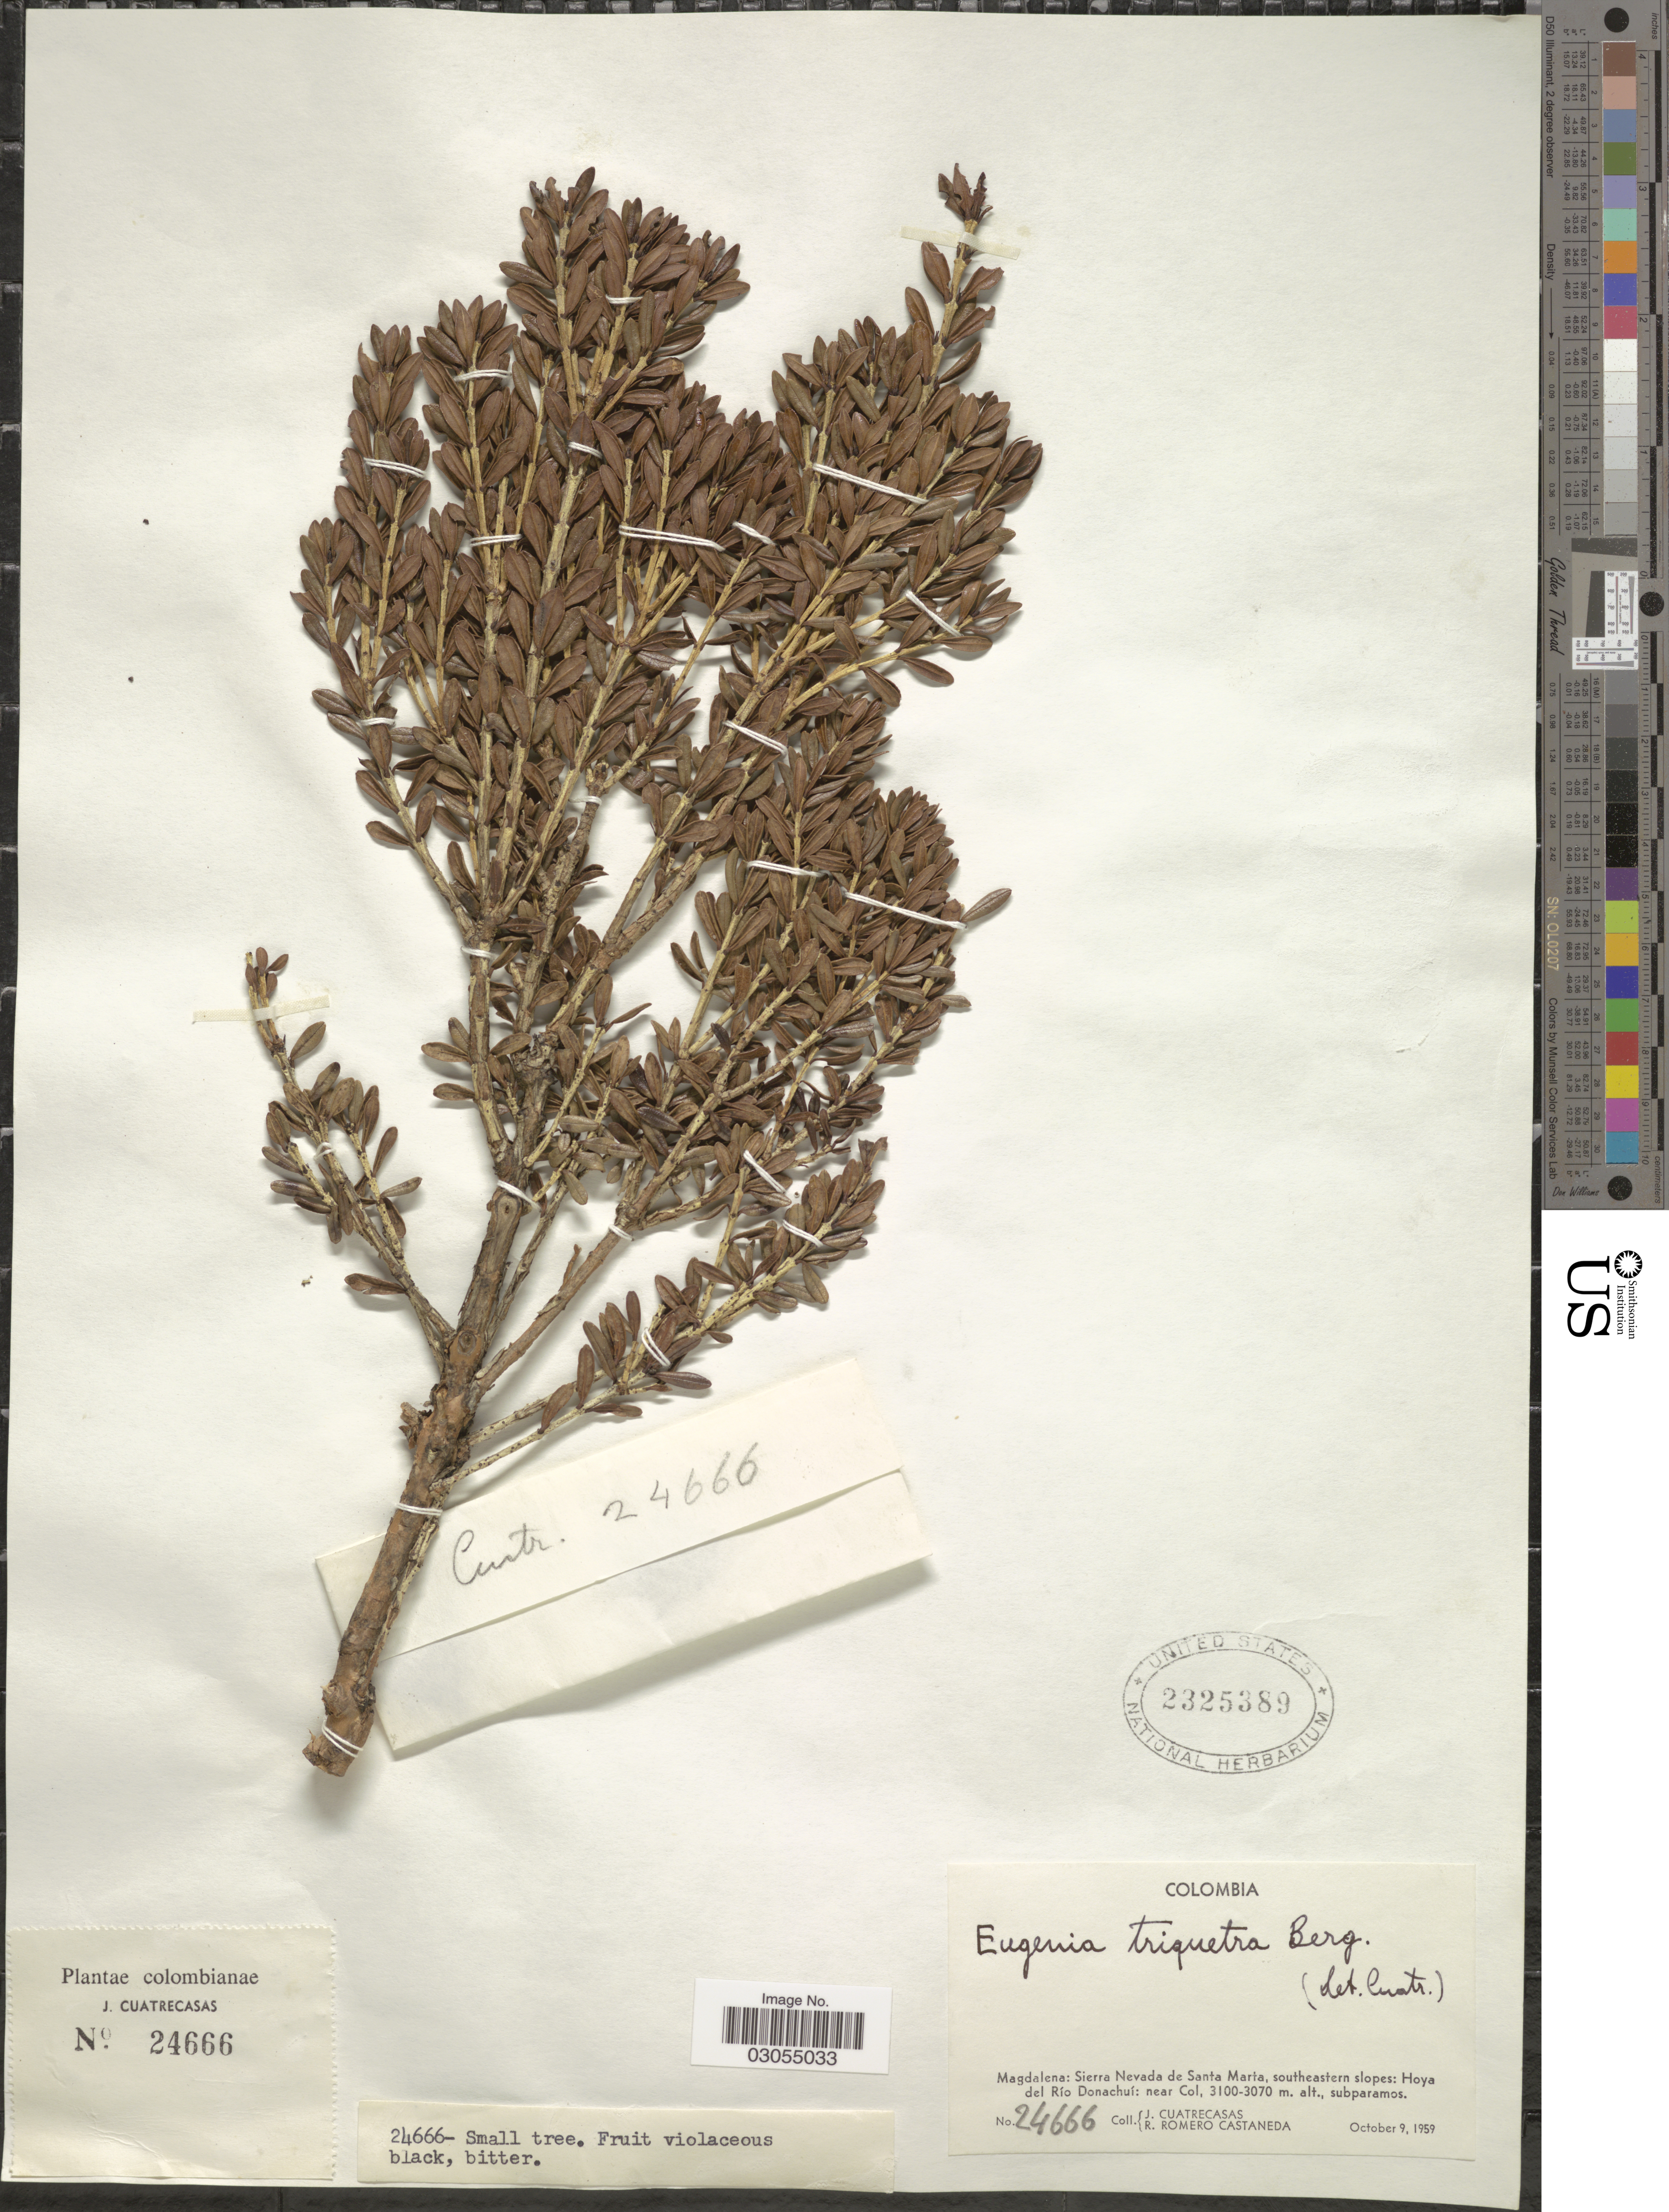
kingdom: Plantae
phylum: Tracheophyta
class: Magnoliopsida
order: Myrtales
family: Myrtaceae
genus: Myrcianthes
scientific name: Myrcianthes myrsinoides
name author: (Kunth) Grifo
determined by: Parra-O, Carlos A., Instituto de Ciencias Naturales - Universidad Nacional de Colombia (COLOMBIA)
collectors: J. Cuatrecasas & R. Romero Castañeda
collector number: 24666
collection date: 1959-10-09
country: Colombia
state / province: Magdalena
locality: Sierra Nevada de Santa Marta, southeastern slopes: Hoya del Río Donachuí: near Col.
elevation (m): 3070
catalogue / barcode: US 2325389